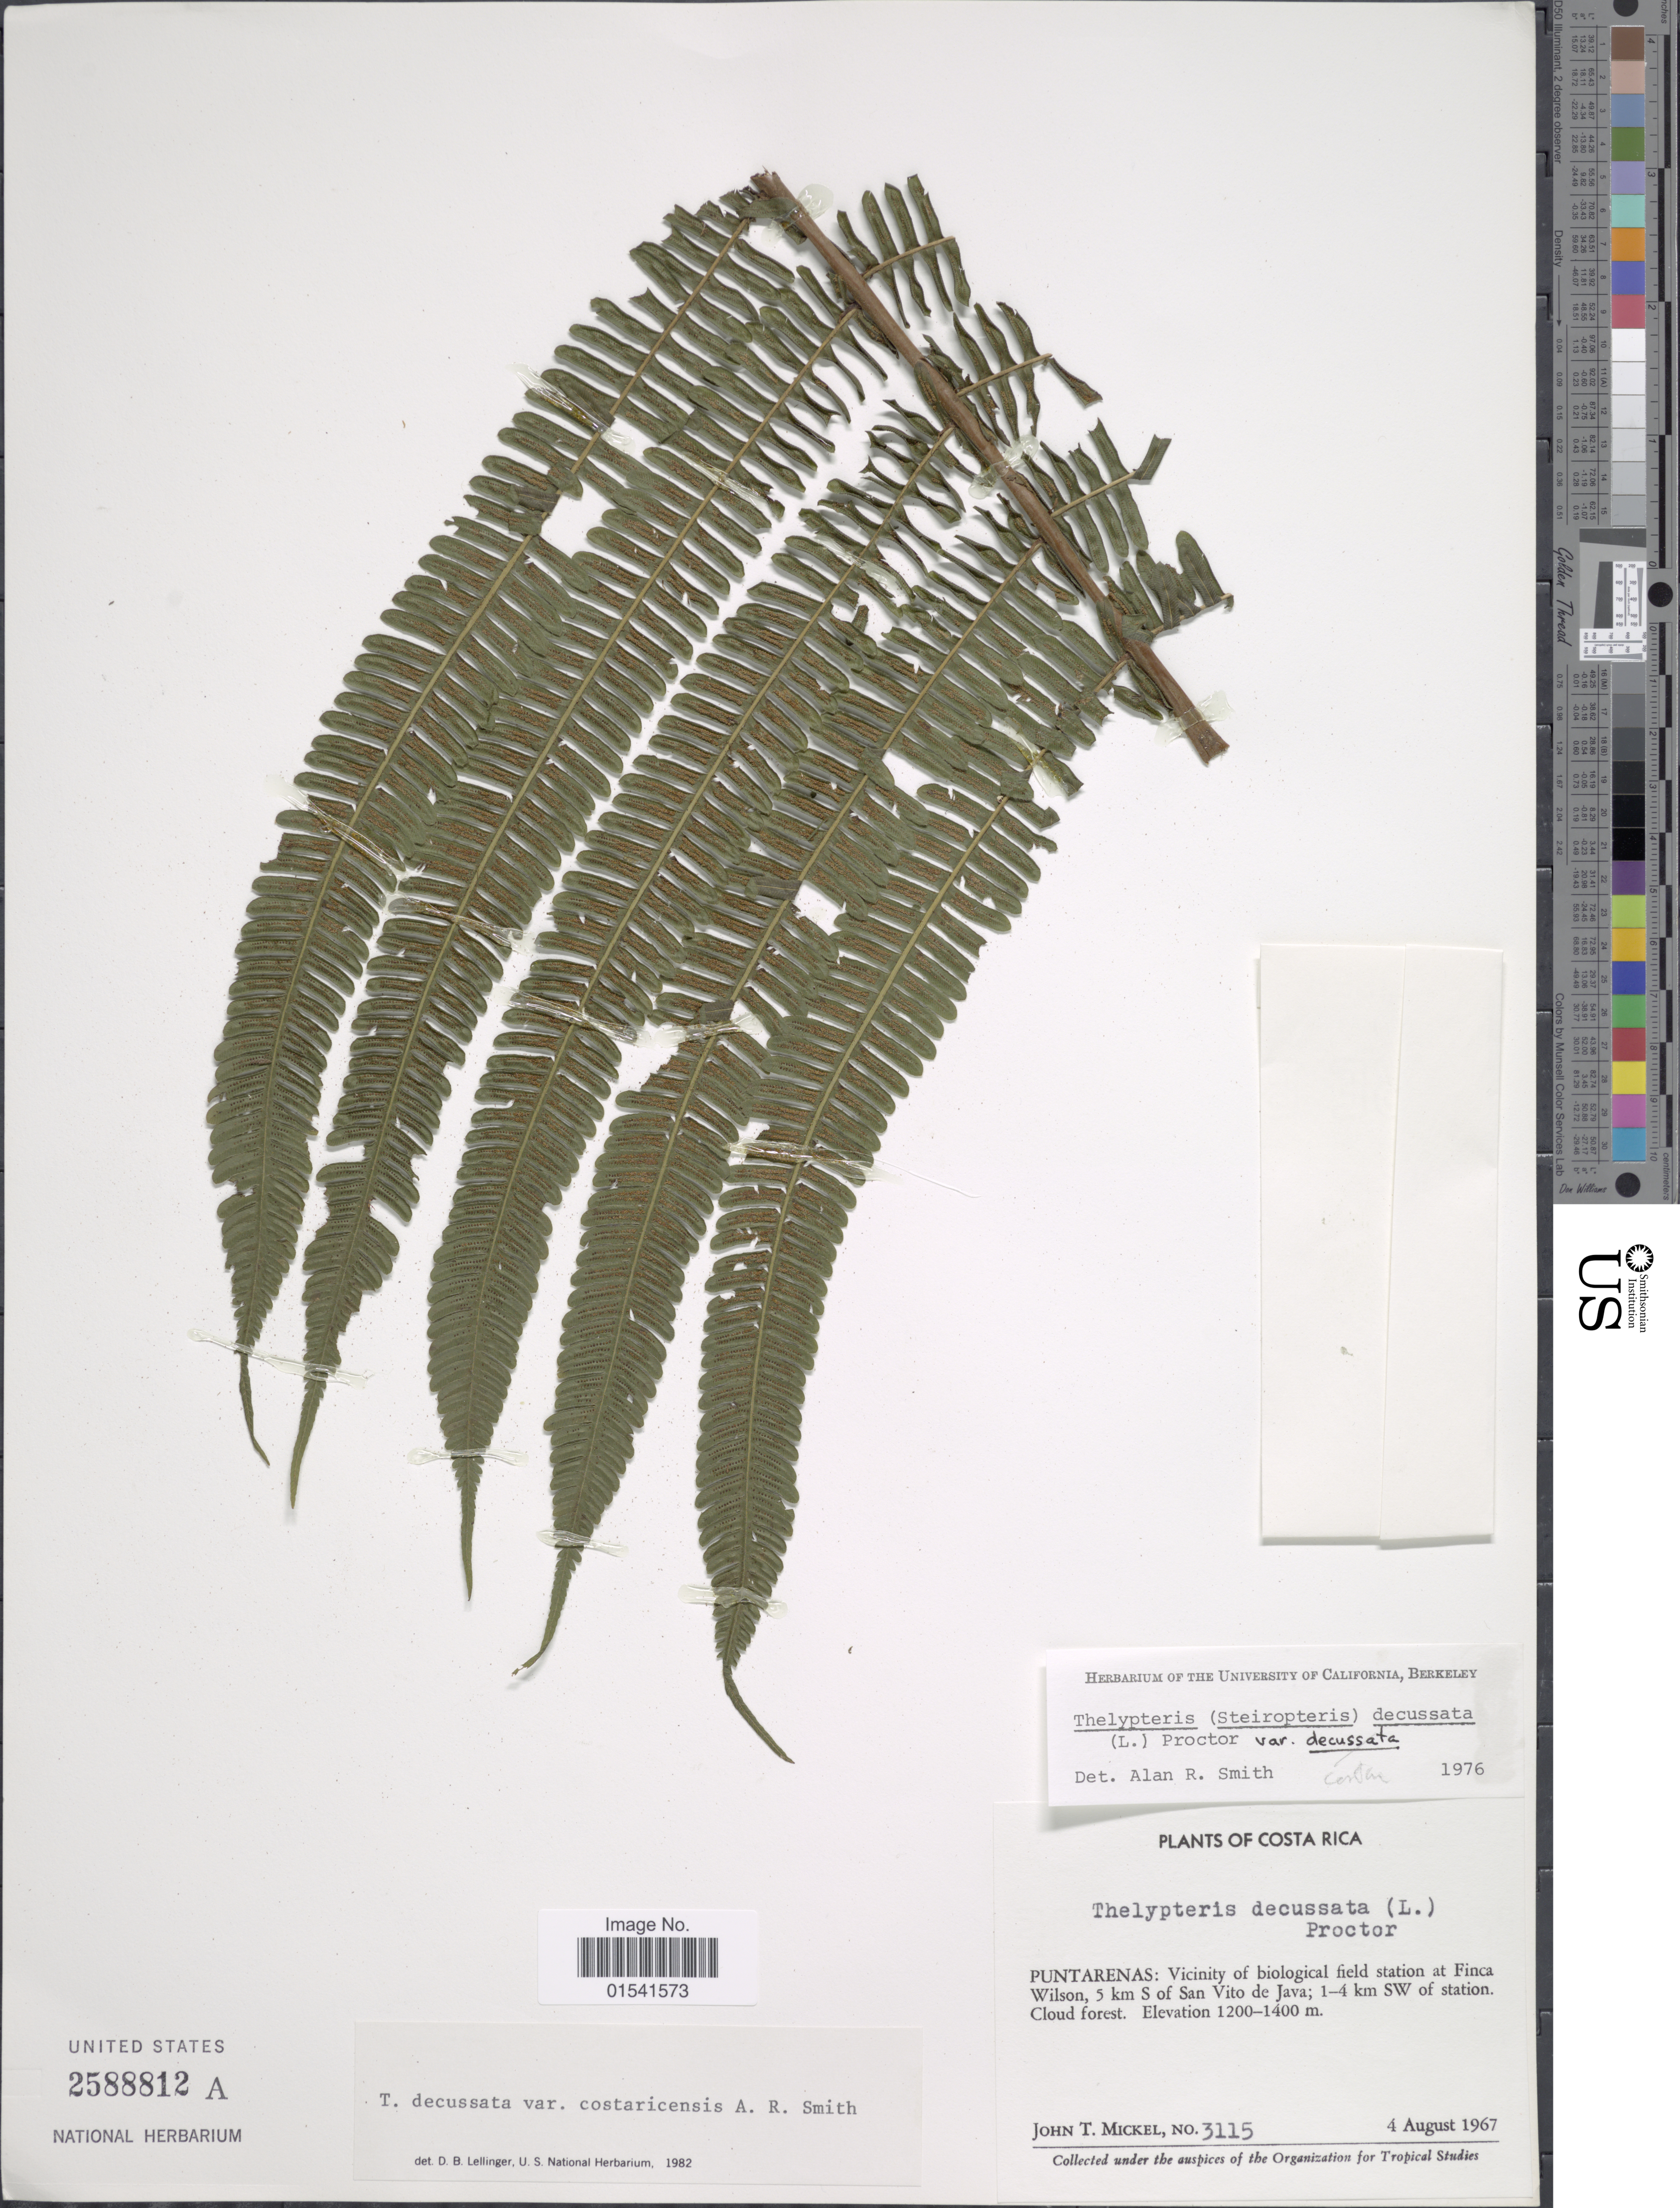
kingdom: Plantae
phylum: Tracheophyta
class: Polypodiopsida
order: Polypodiales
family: Thelypteridaceae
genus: Steiropteris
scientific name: Steiropteris decussata (L.) comb. nov., ined. 2015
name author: (L.)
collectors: J. T. Mickel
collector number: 3115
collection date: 1967-08-04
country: Costa Rica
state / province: Puntarenas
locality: Vicinity of biological field station at Finca Wilson, 5 km of San Vito de Java; 1-4 km SW of station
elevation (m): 1200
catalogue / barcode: US 2588812A